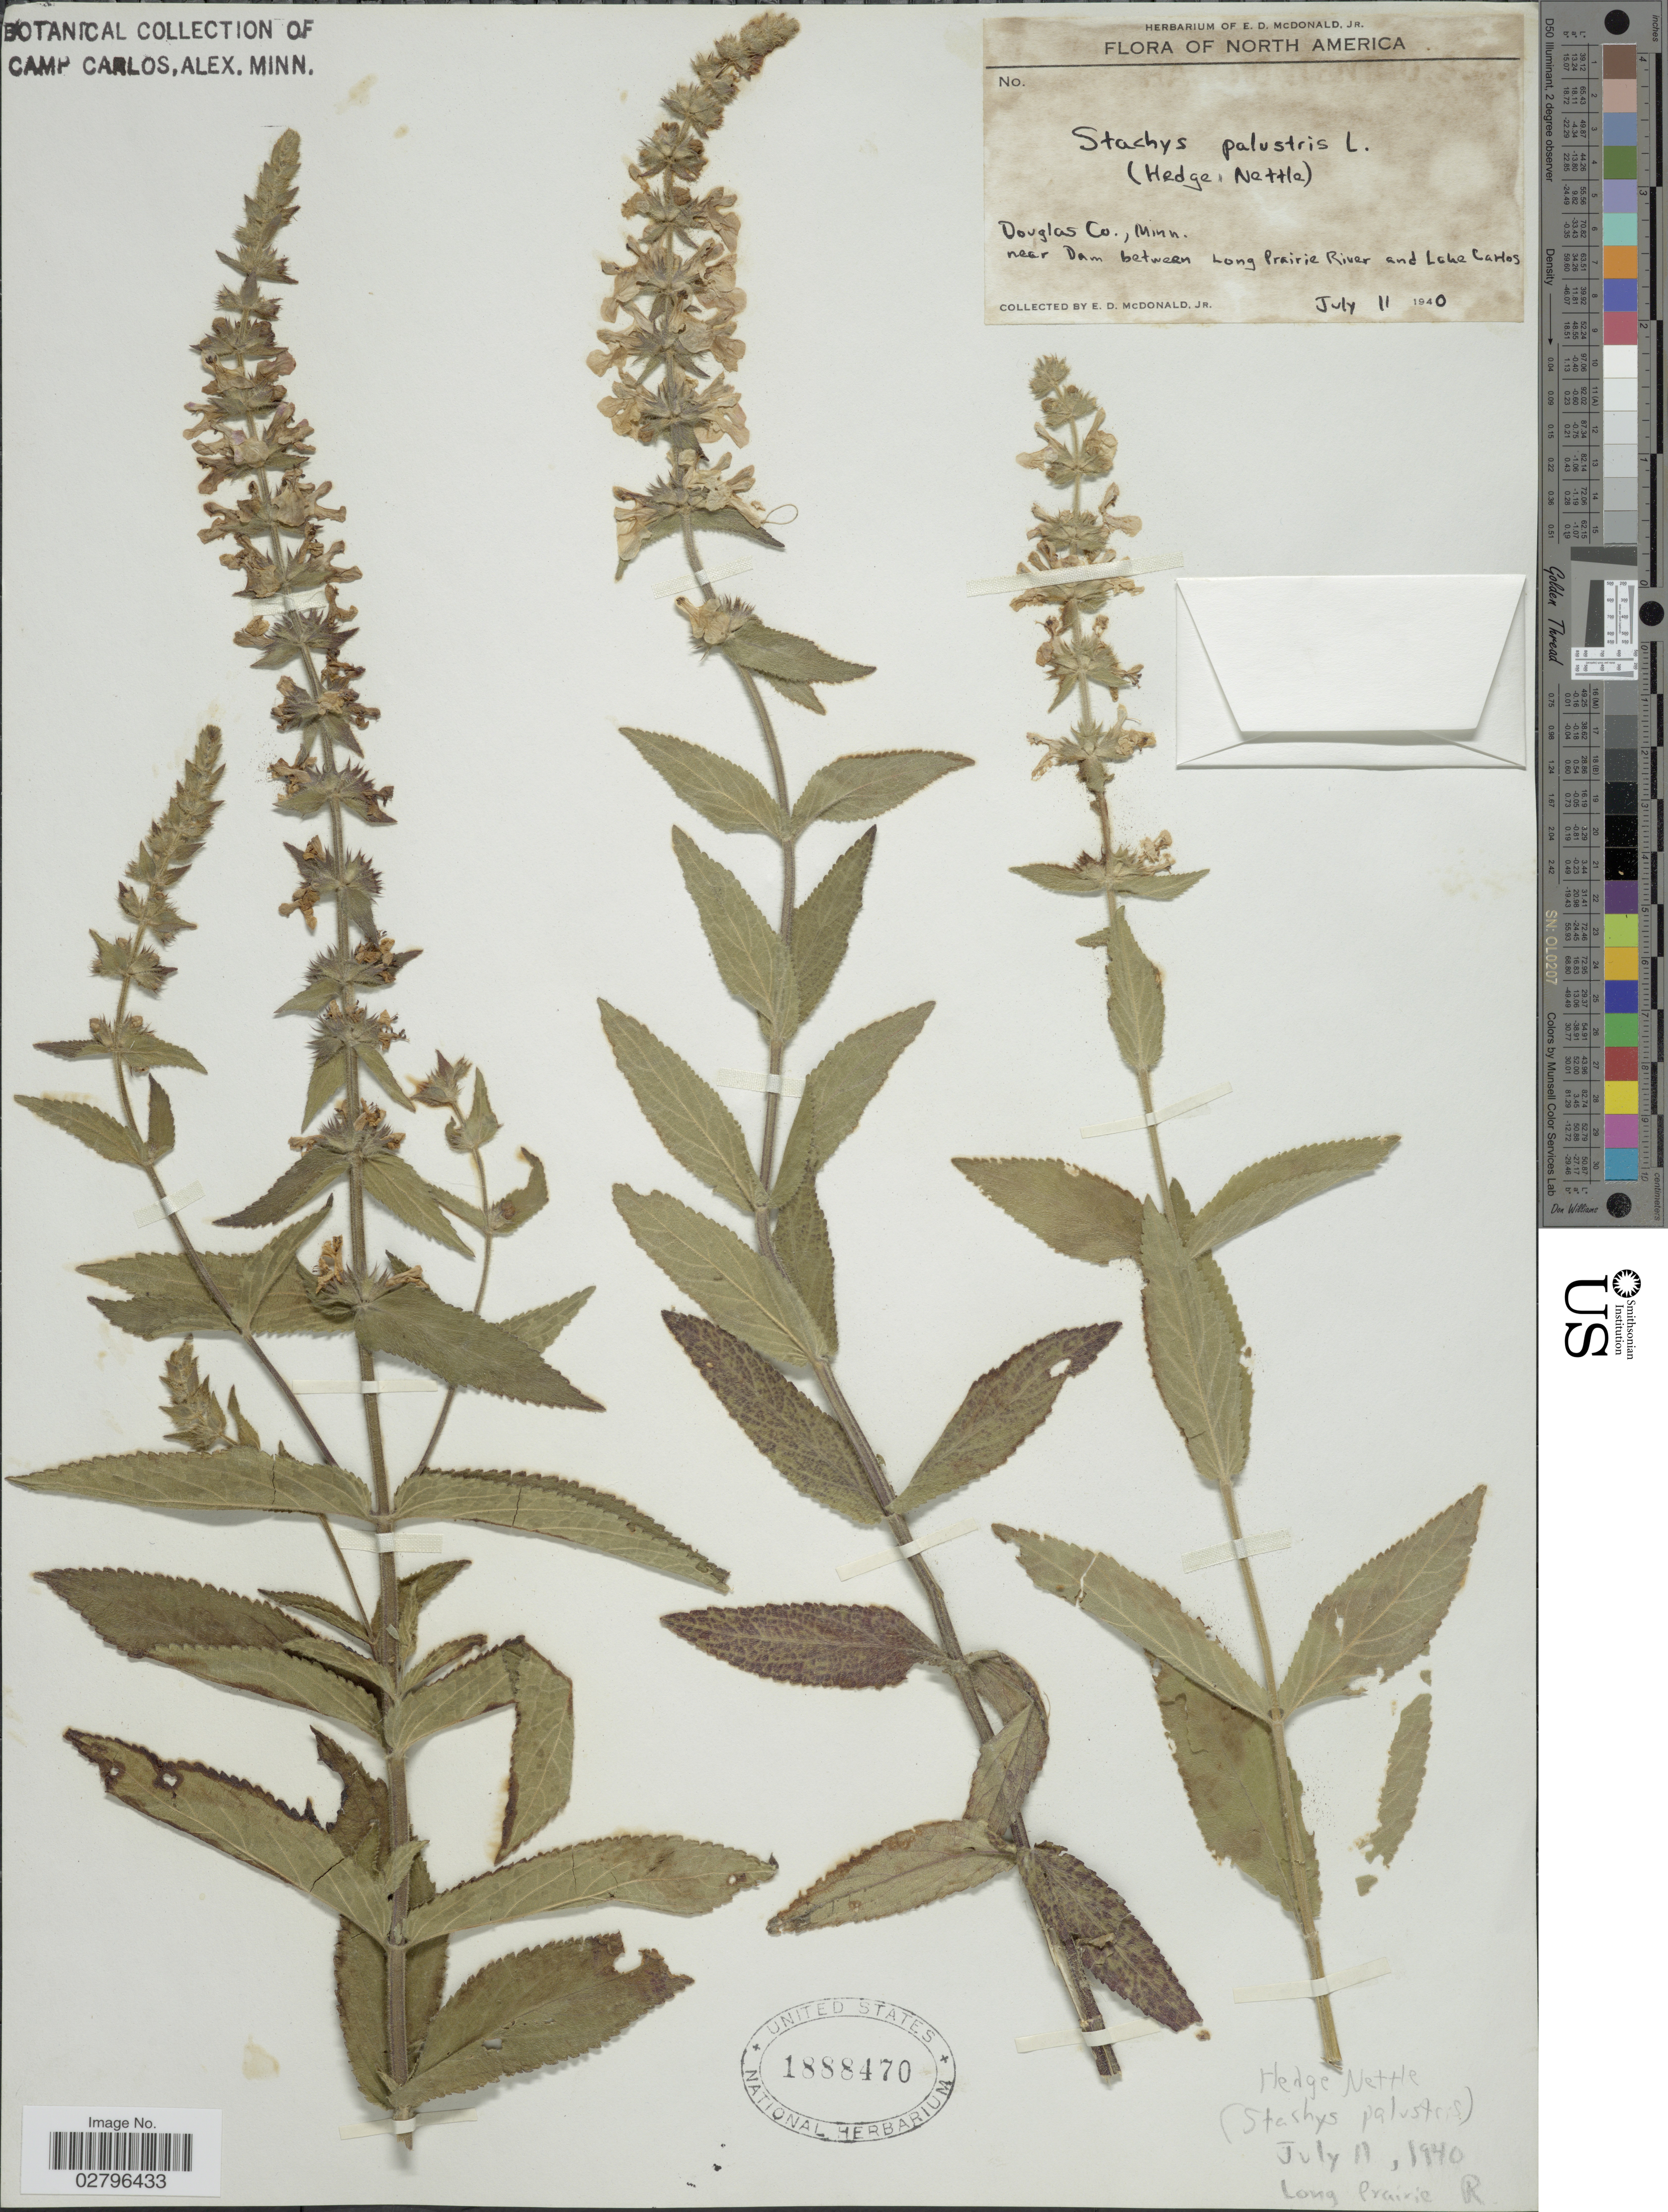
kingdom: Plantae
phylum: Tracheophyta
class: Magnoliopsida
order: Lamiales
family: Lamiaceae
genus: Stachys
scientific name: Stachys palustris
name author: L.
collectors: E. D. McDonald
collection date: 1940-07-11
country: United States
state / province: Minnesota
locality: Douglas Co. Near Dam between Long Prairie River and Lake Carlos.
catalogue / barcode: US 1888470